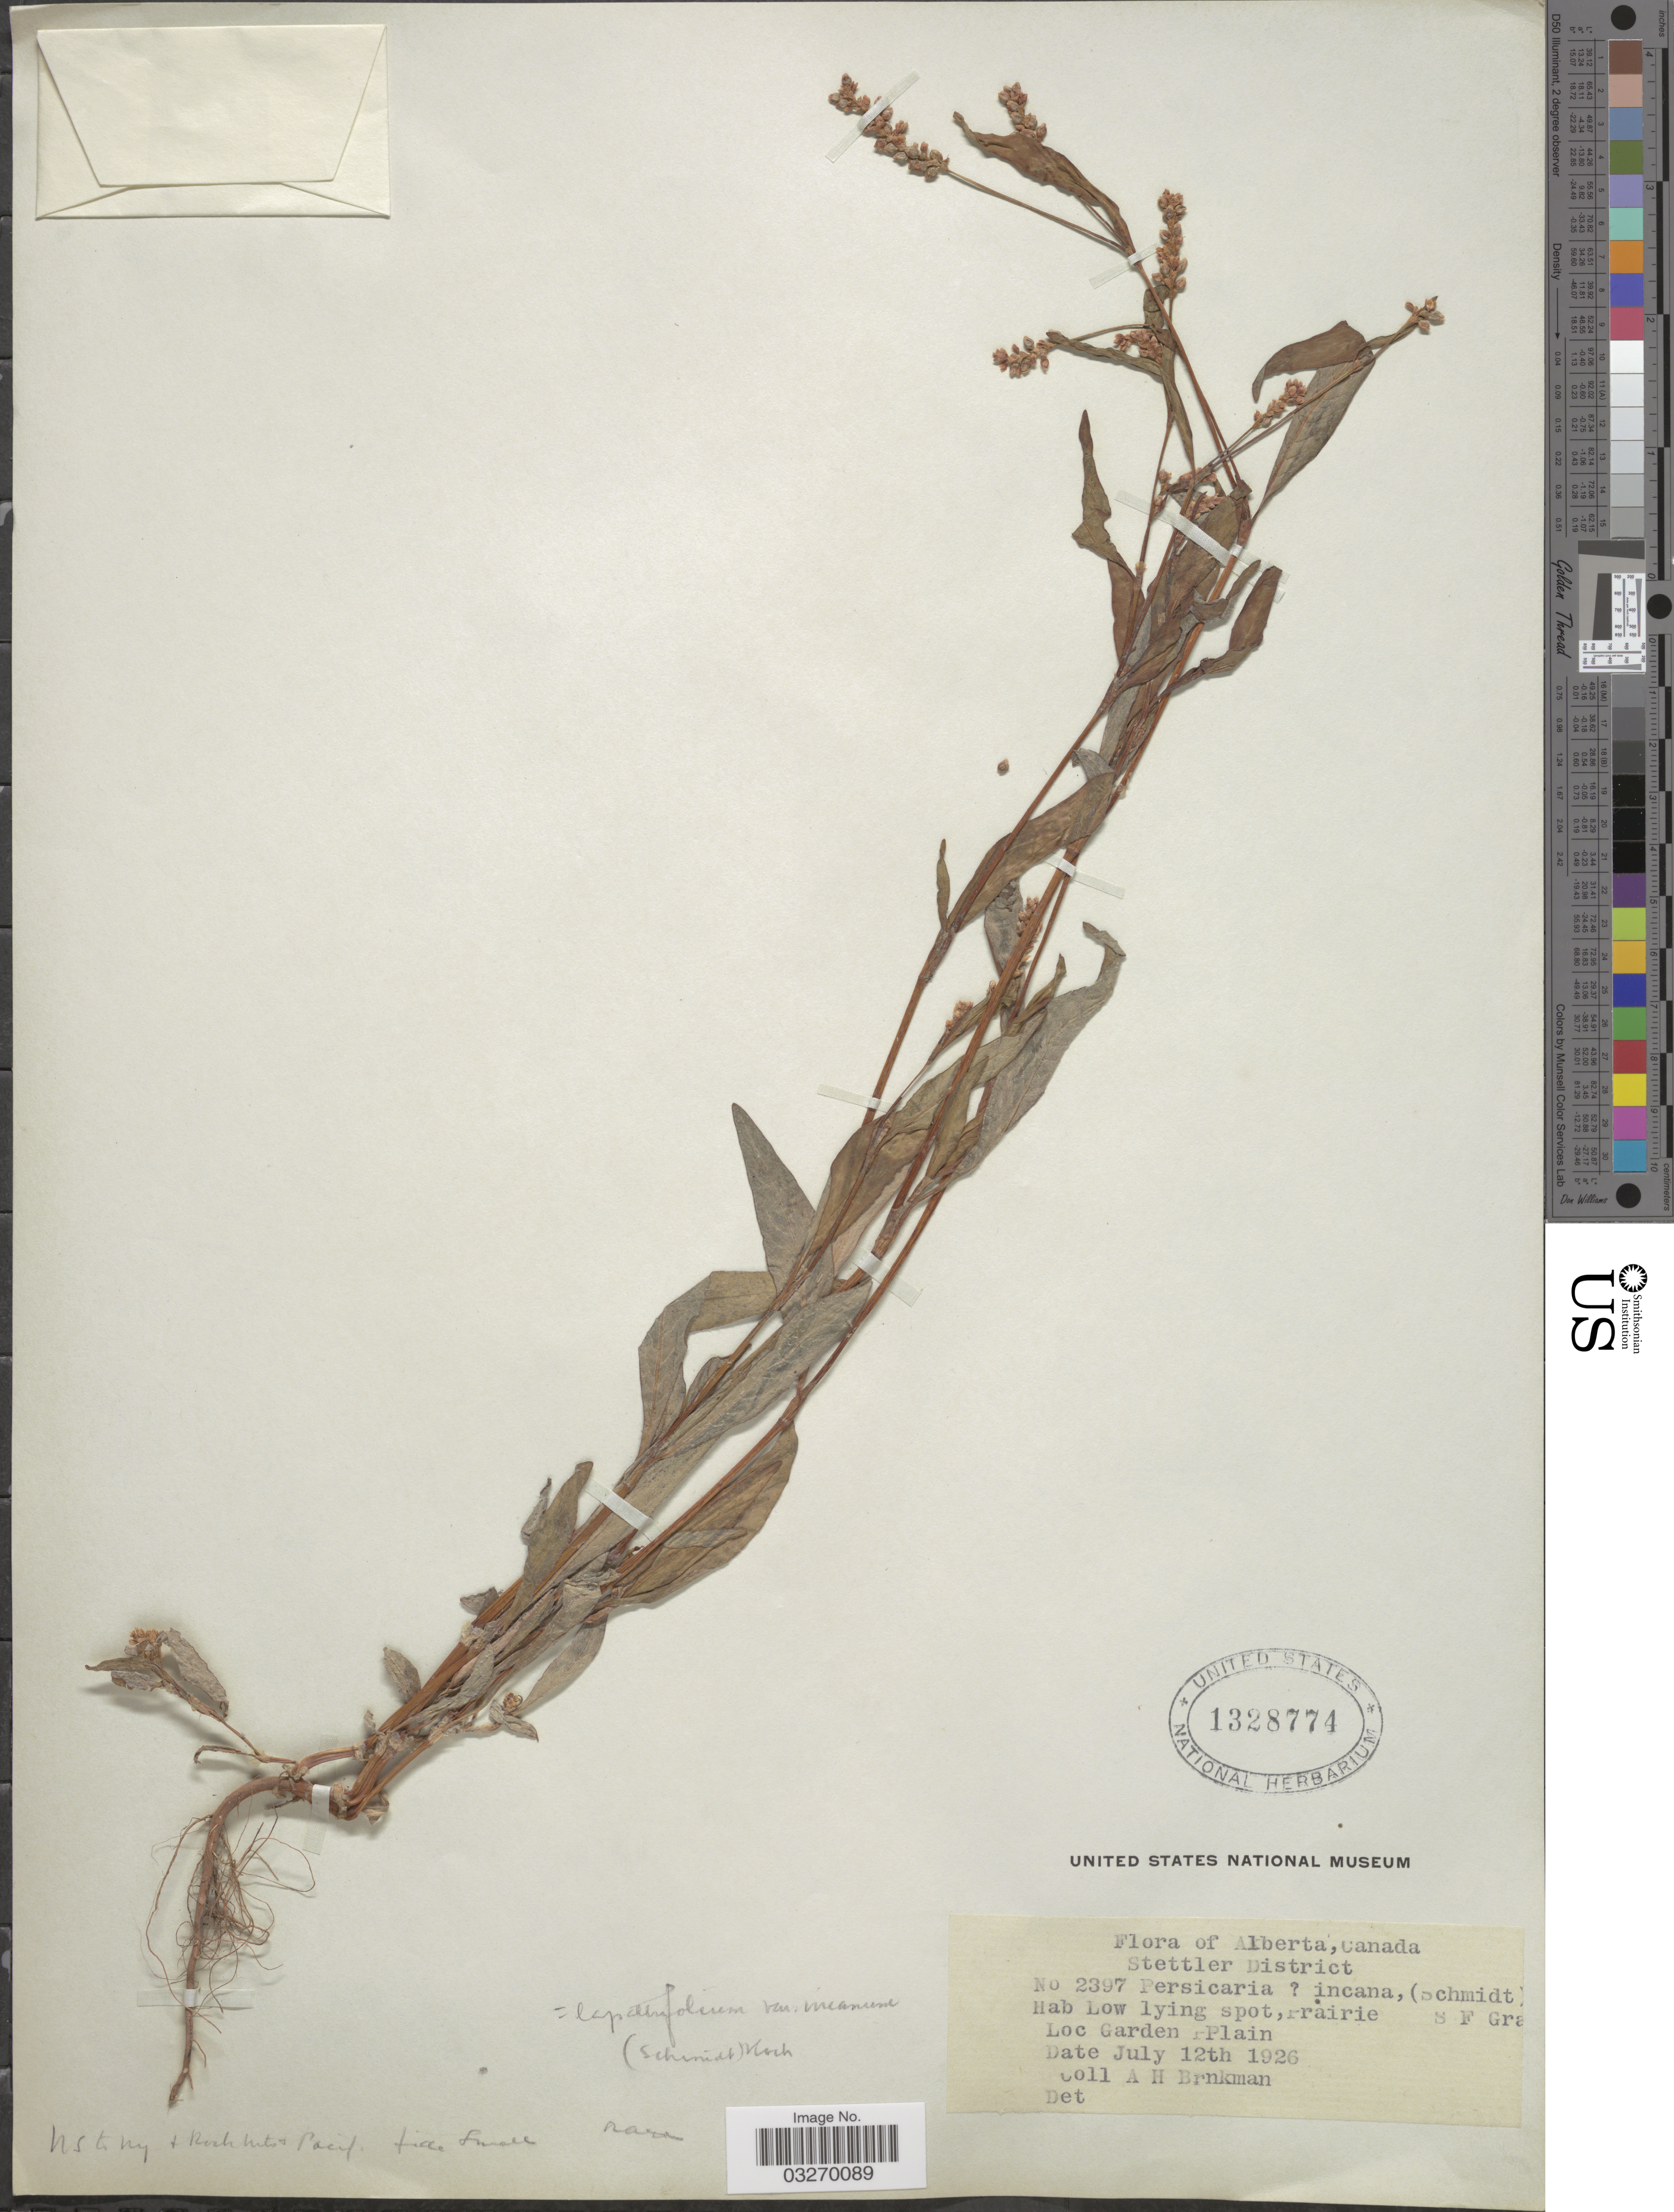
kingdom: Plantae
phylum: Tracheophyta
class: Magnoliopsida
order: Caryophyllales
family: Polygonaceae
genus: Persicaria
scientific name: Persicaria lapathifolia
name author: (L.) Delarbre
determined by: Atha, D. E.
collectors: A. Brinkman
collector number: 2397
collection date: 1926-07-12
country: Canada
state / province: Alberta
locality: Stettler. Garden Plain.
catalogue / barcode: US 1328774